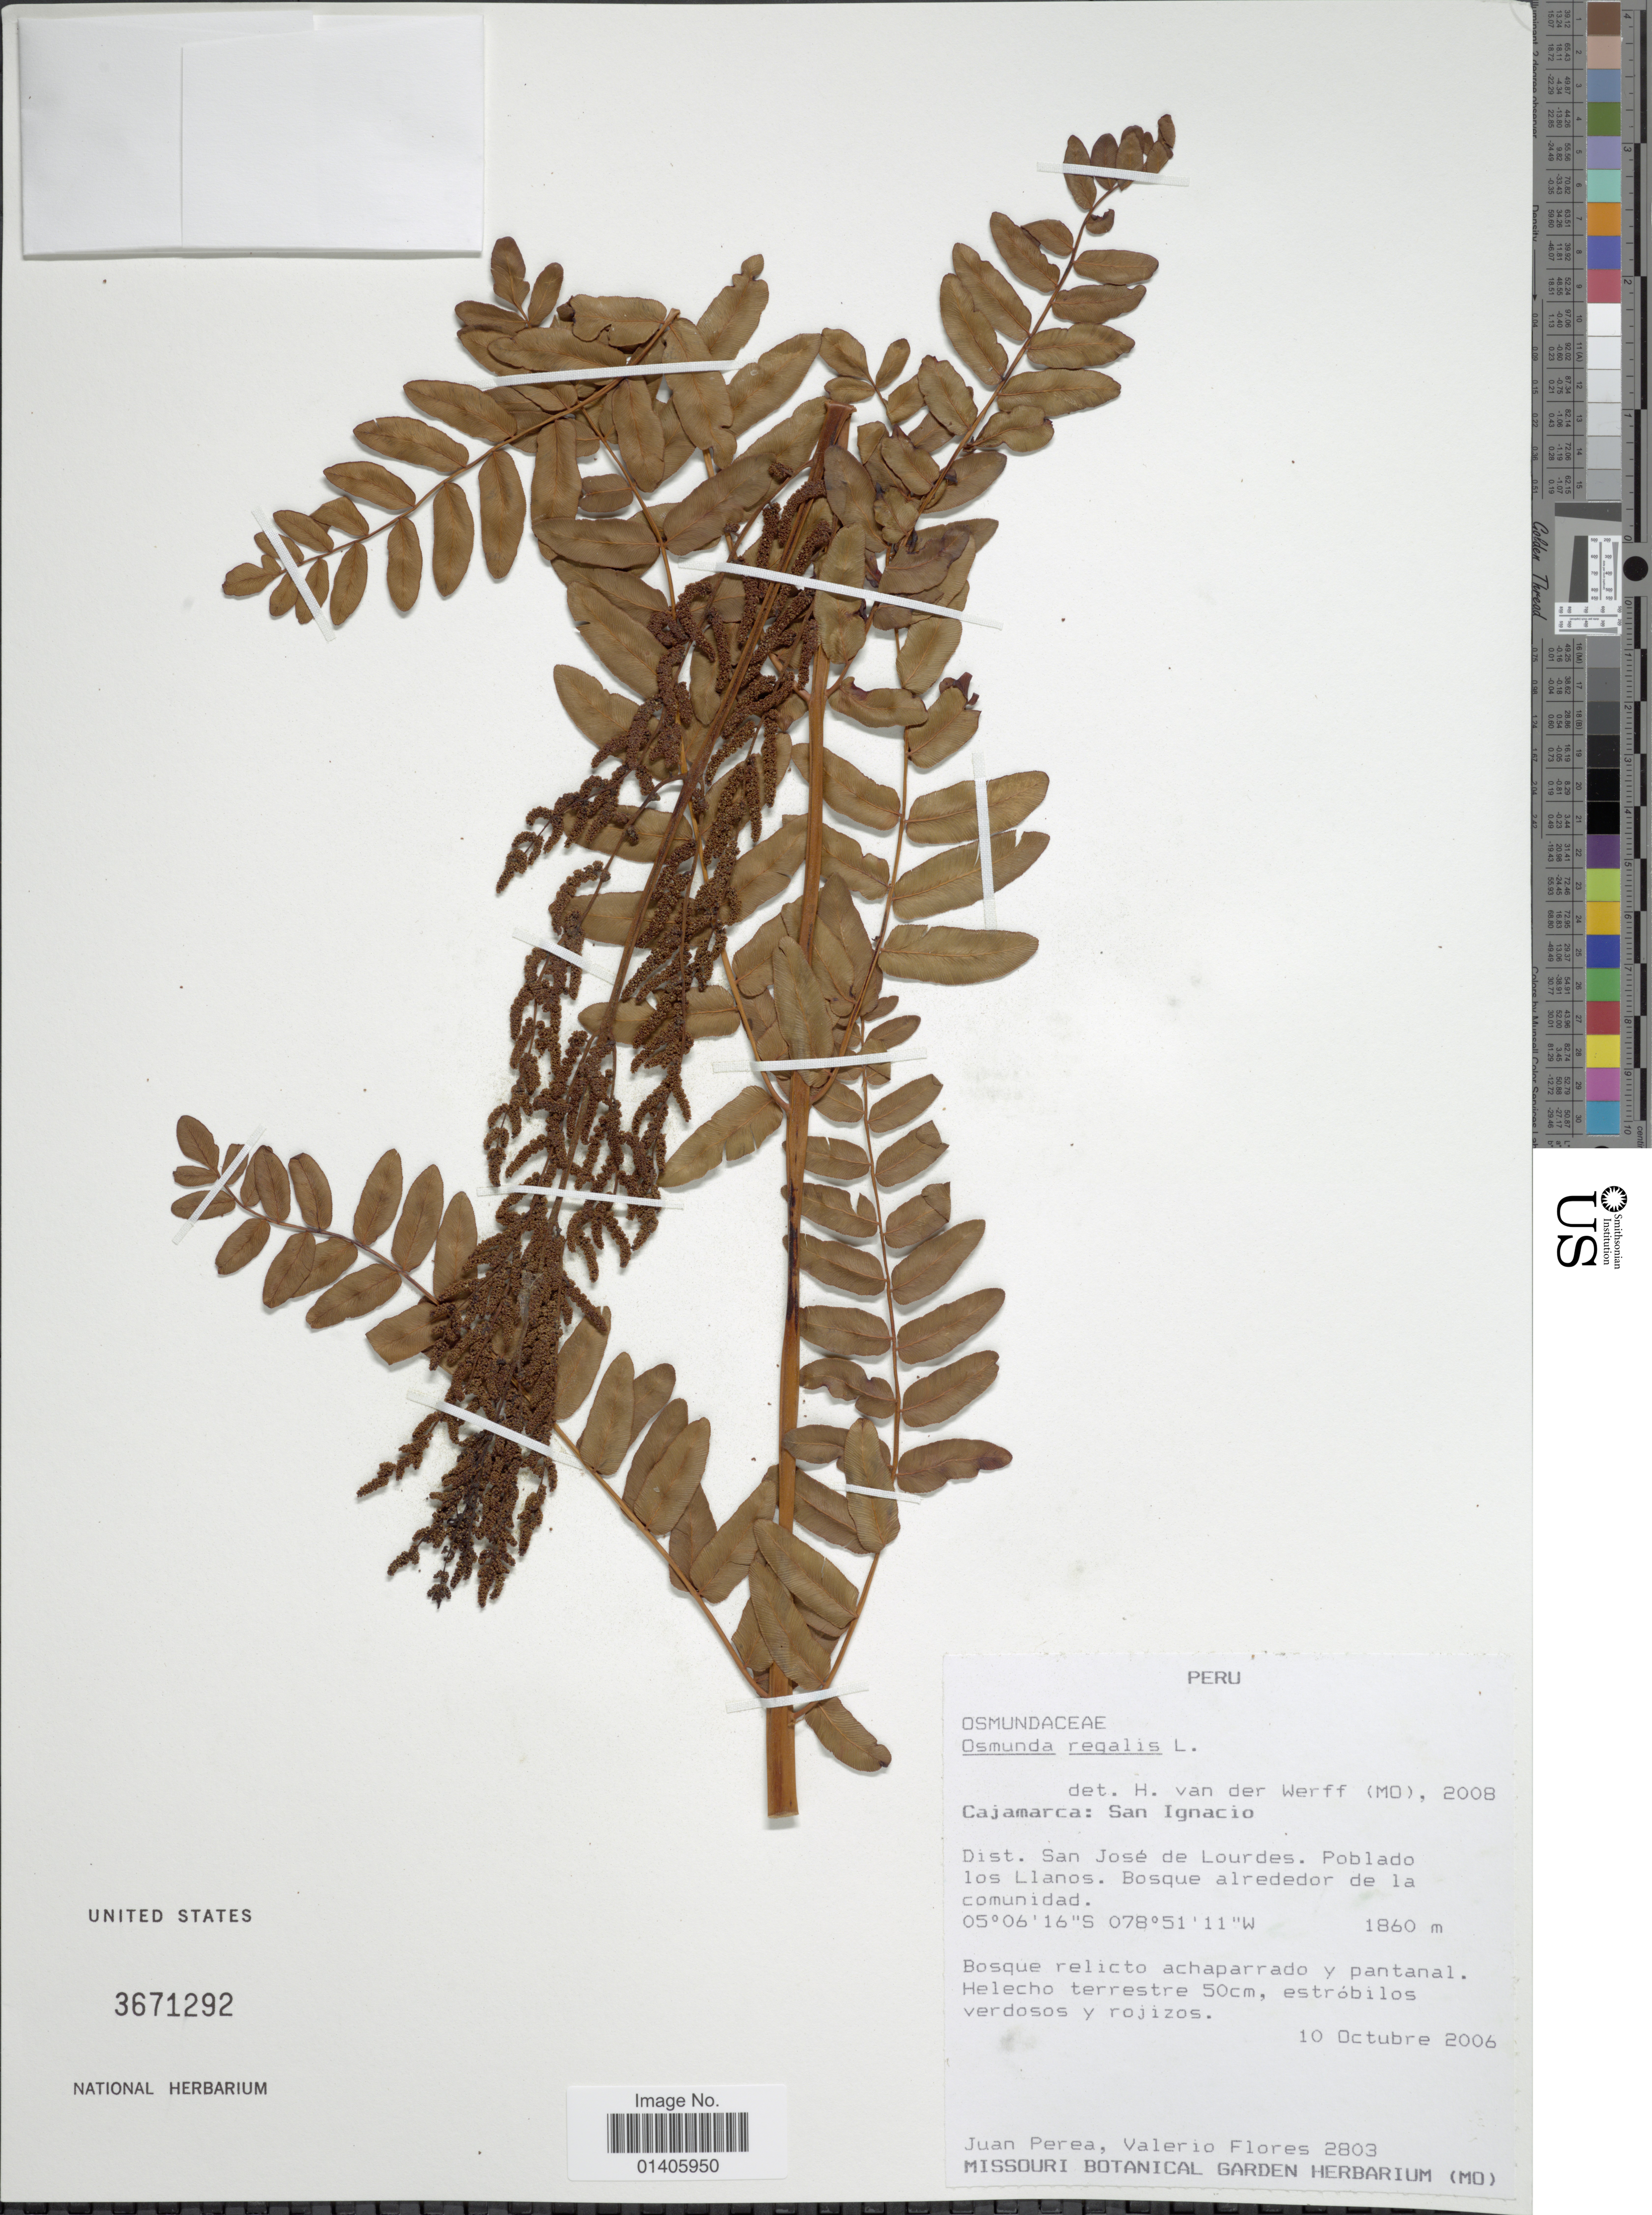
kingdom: Plantae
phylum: Tracheophyta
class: Polypodiopsida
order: Osmundales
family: Osmundaceae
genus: Osmunda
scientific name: Osmunda regalis var. palustris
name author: (Schrad.) C. Chr. ex Angely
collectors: J. Perea & V. Flores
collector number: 2803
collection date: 2006-10-10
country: Peru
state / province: Cajamarca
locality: San Ignacio, Dist San José de Lourdes. Poblado los Llanos. Boque de la comunidad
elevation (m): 1860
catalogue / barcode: US 3671292